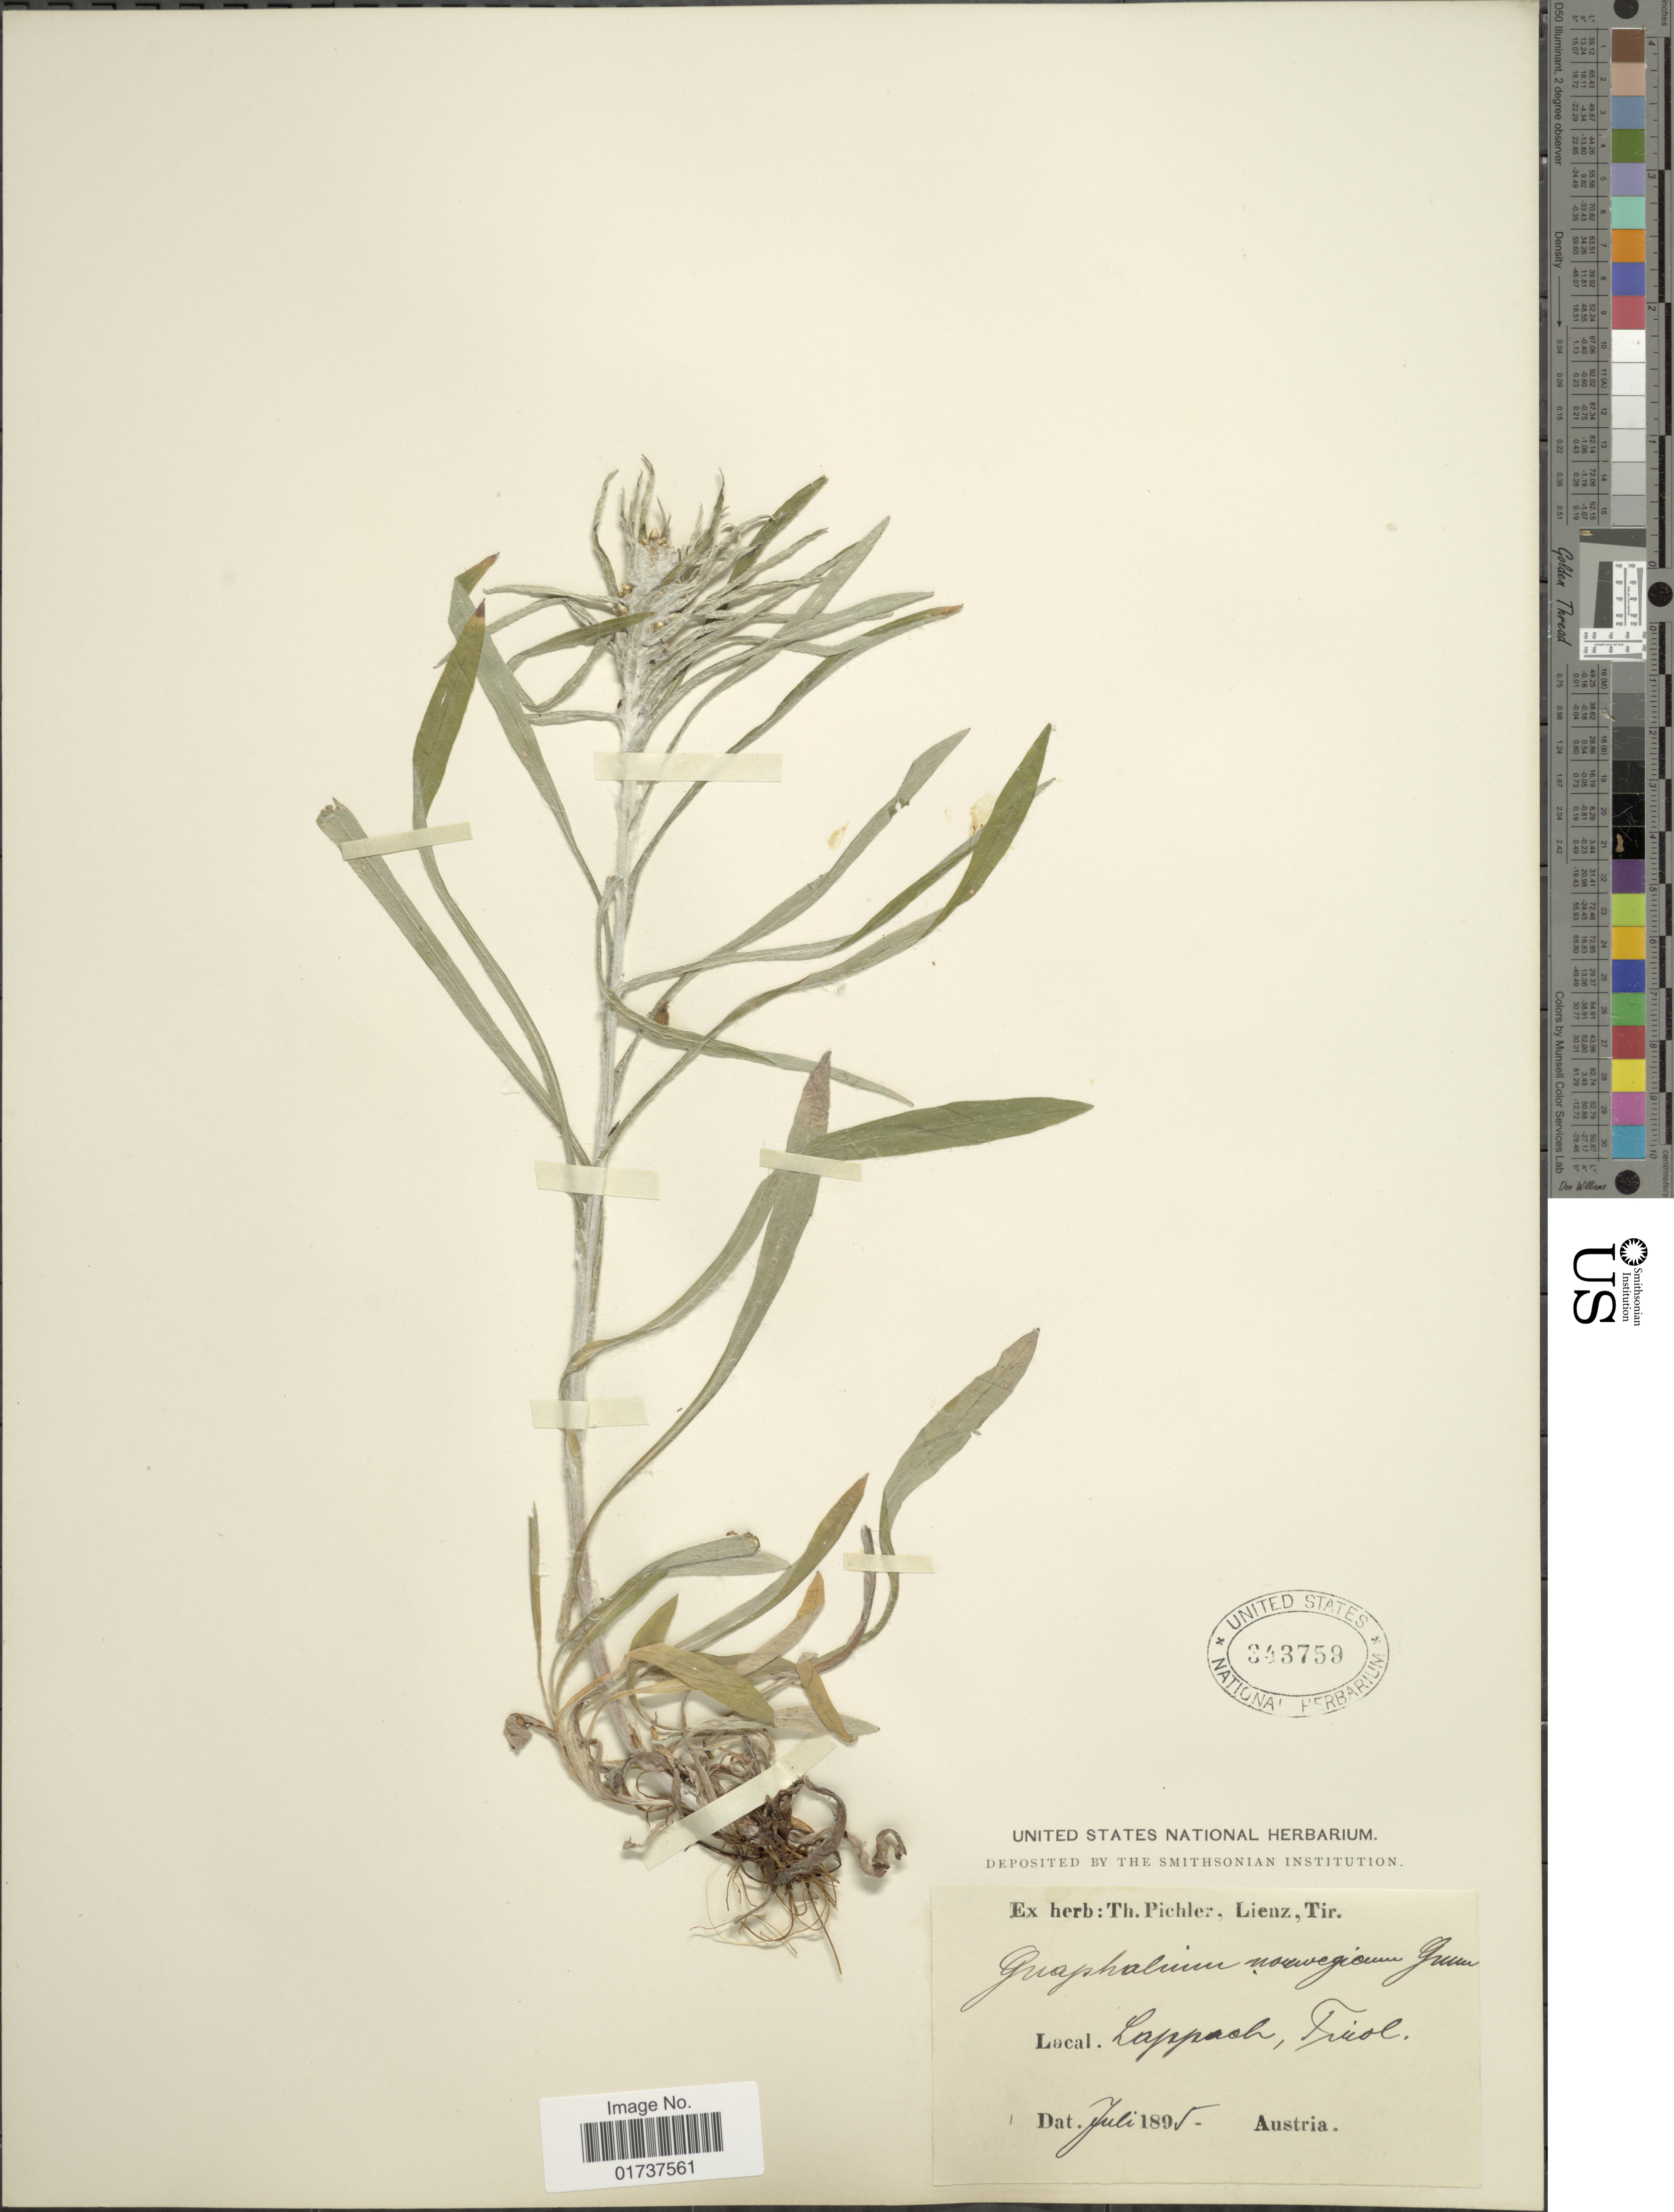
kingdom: Plantae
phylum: Tracheophyta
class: Magnoliopsida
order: Asterales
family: Asteraceae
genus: Gnaphalium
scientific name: Gnaphalium norvegicum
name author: Gunnerus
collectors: ex herb. T. Pichler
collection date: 1895-07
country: Austria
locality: Lambach, Tirol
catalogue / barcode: US 343759